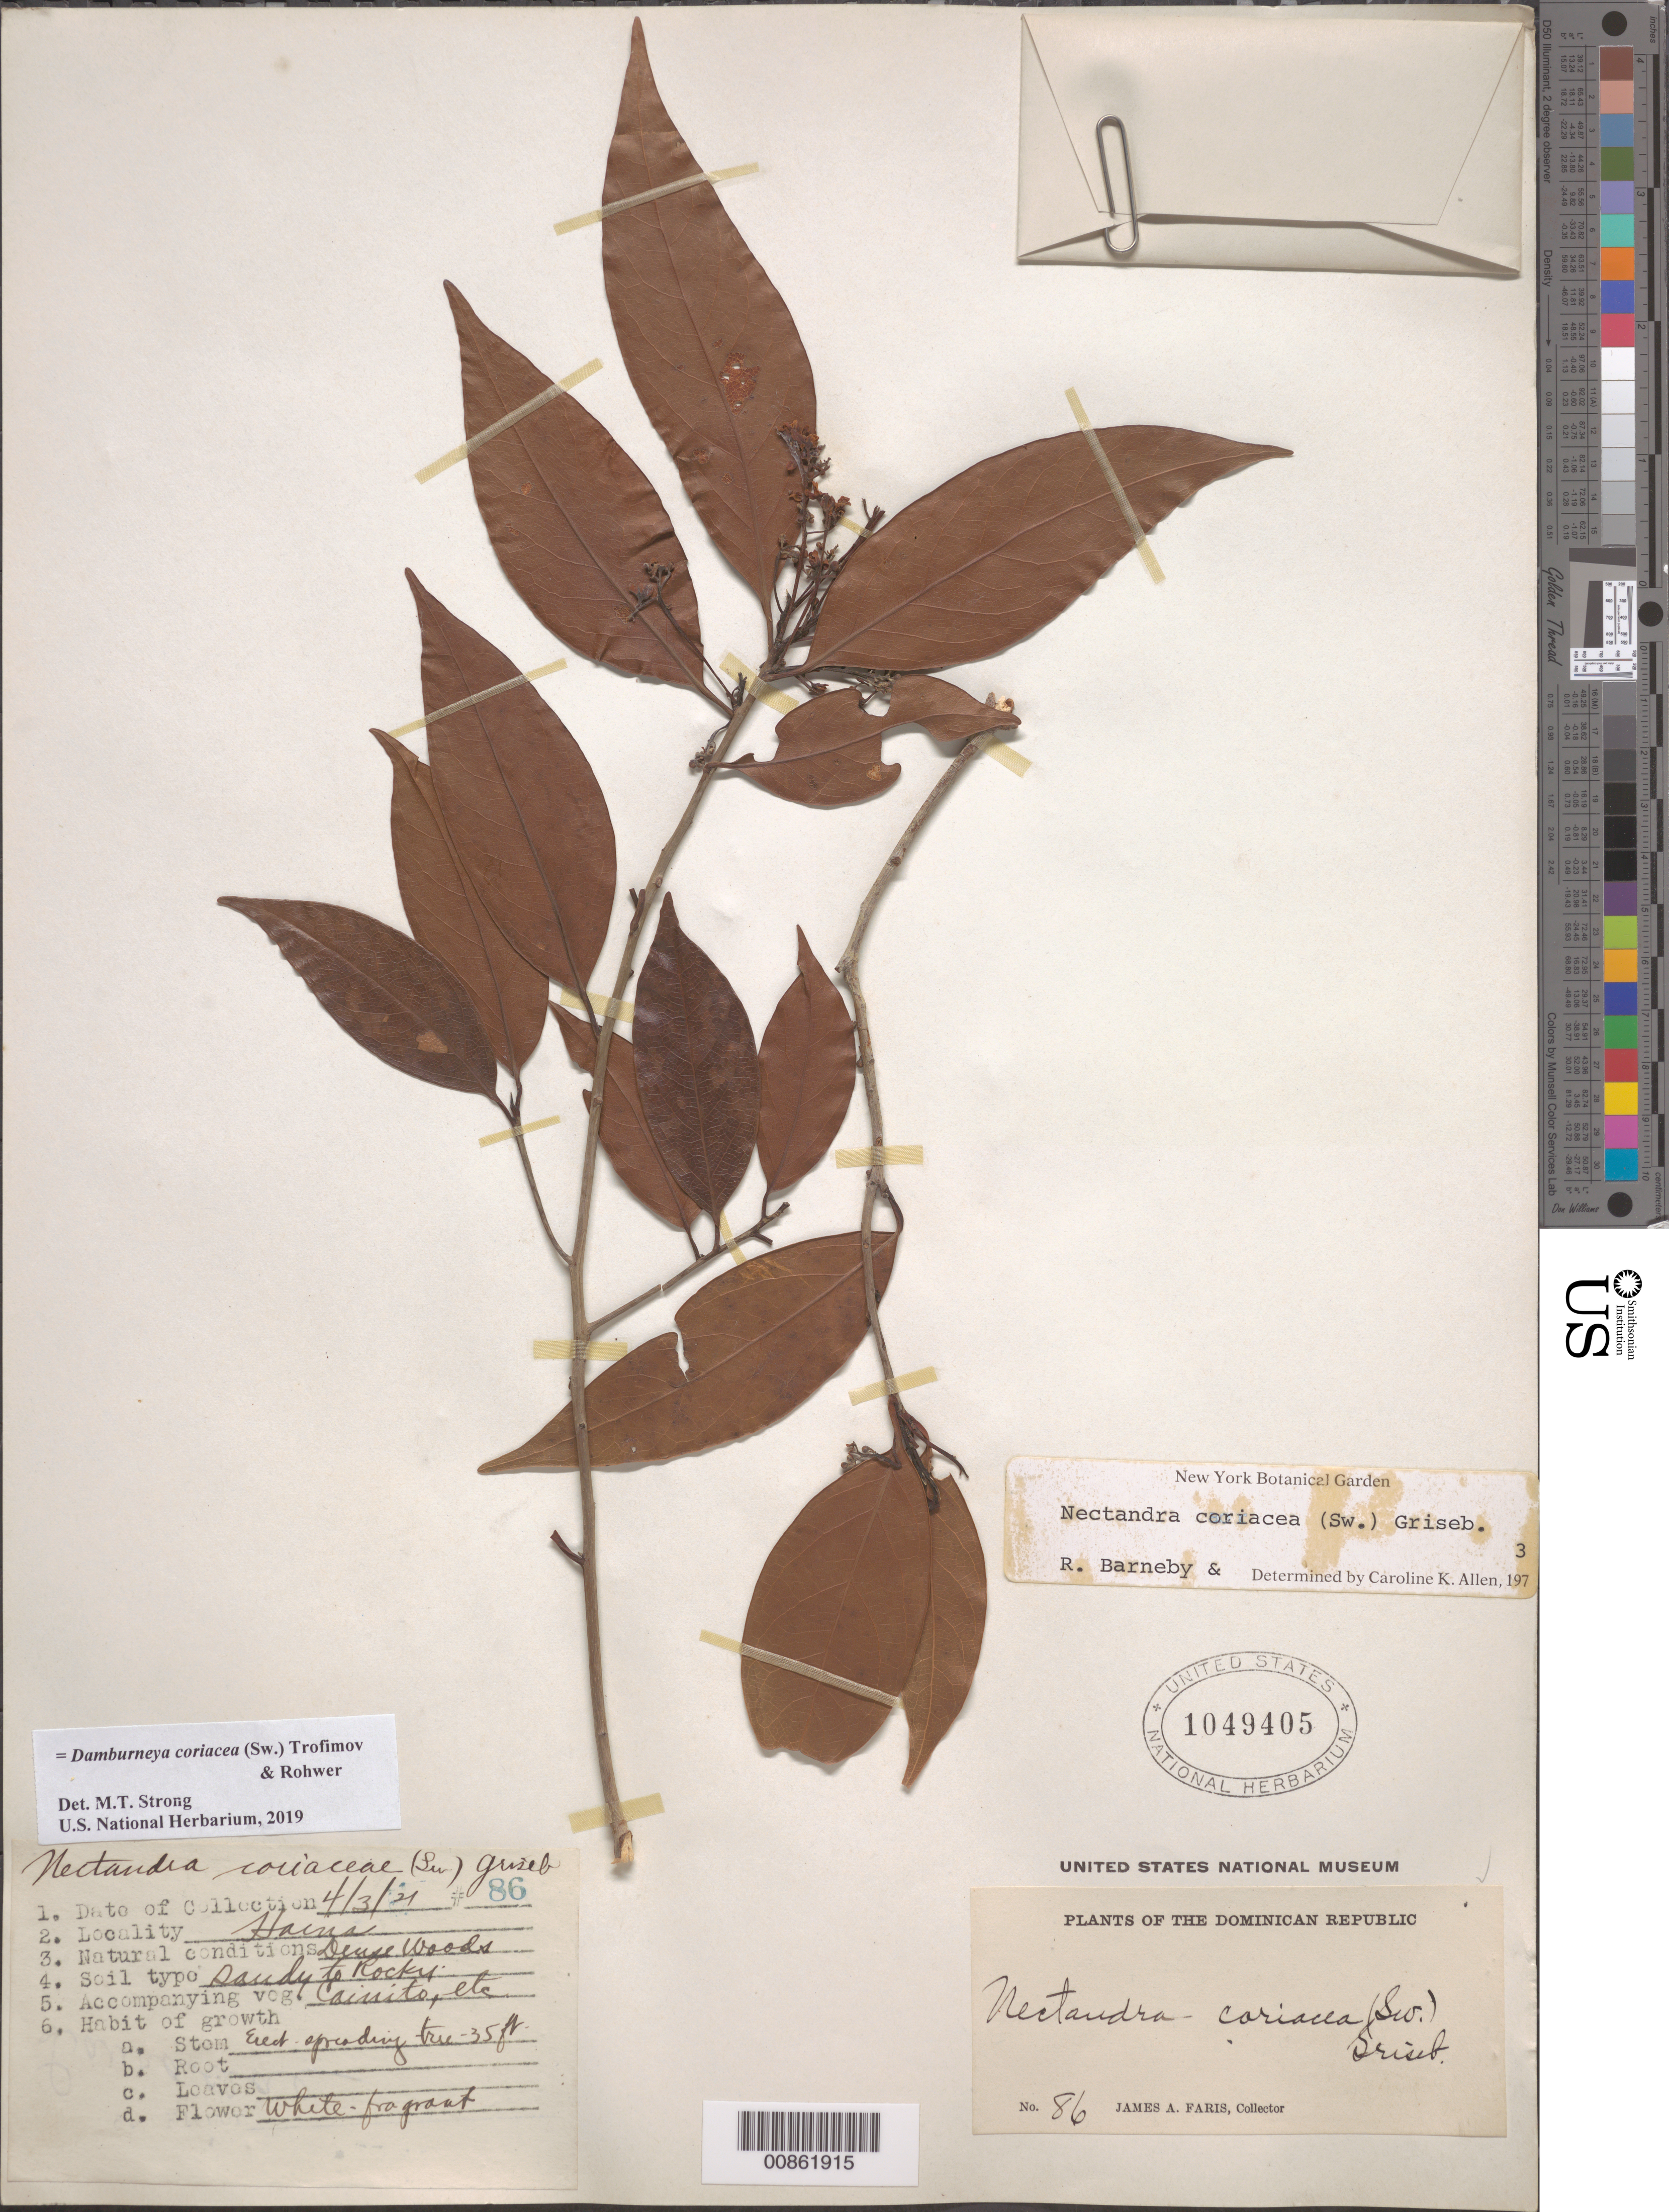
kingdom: Plantae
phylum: Tracheophyta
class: Magnoliopsida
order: Laurales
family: Lauraceae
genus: Damburneya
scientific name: Damburneya coriacea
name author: (Sw.) Trofimov & Rohwer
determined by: Strong, M. T., (US), Smithsonian Institution - National Museum of Natural History (UNITED STATES)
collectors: J. Faris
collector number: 86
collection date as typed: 03 Apr 1921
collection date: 1921-04-03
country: Dominican Republic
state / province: San Cristóbal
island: Hispaniola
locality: Haina.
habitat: Dense woods; soil sandy to rocky. Accompanyng veg. Cainito, etc.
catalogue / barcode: US 1049405